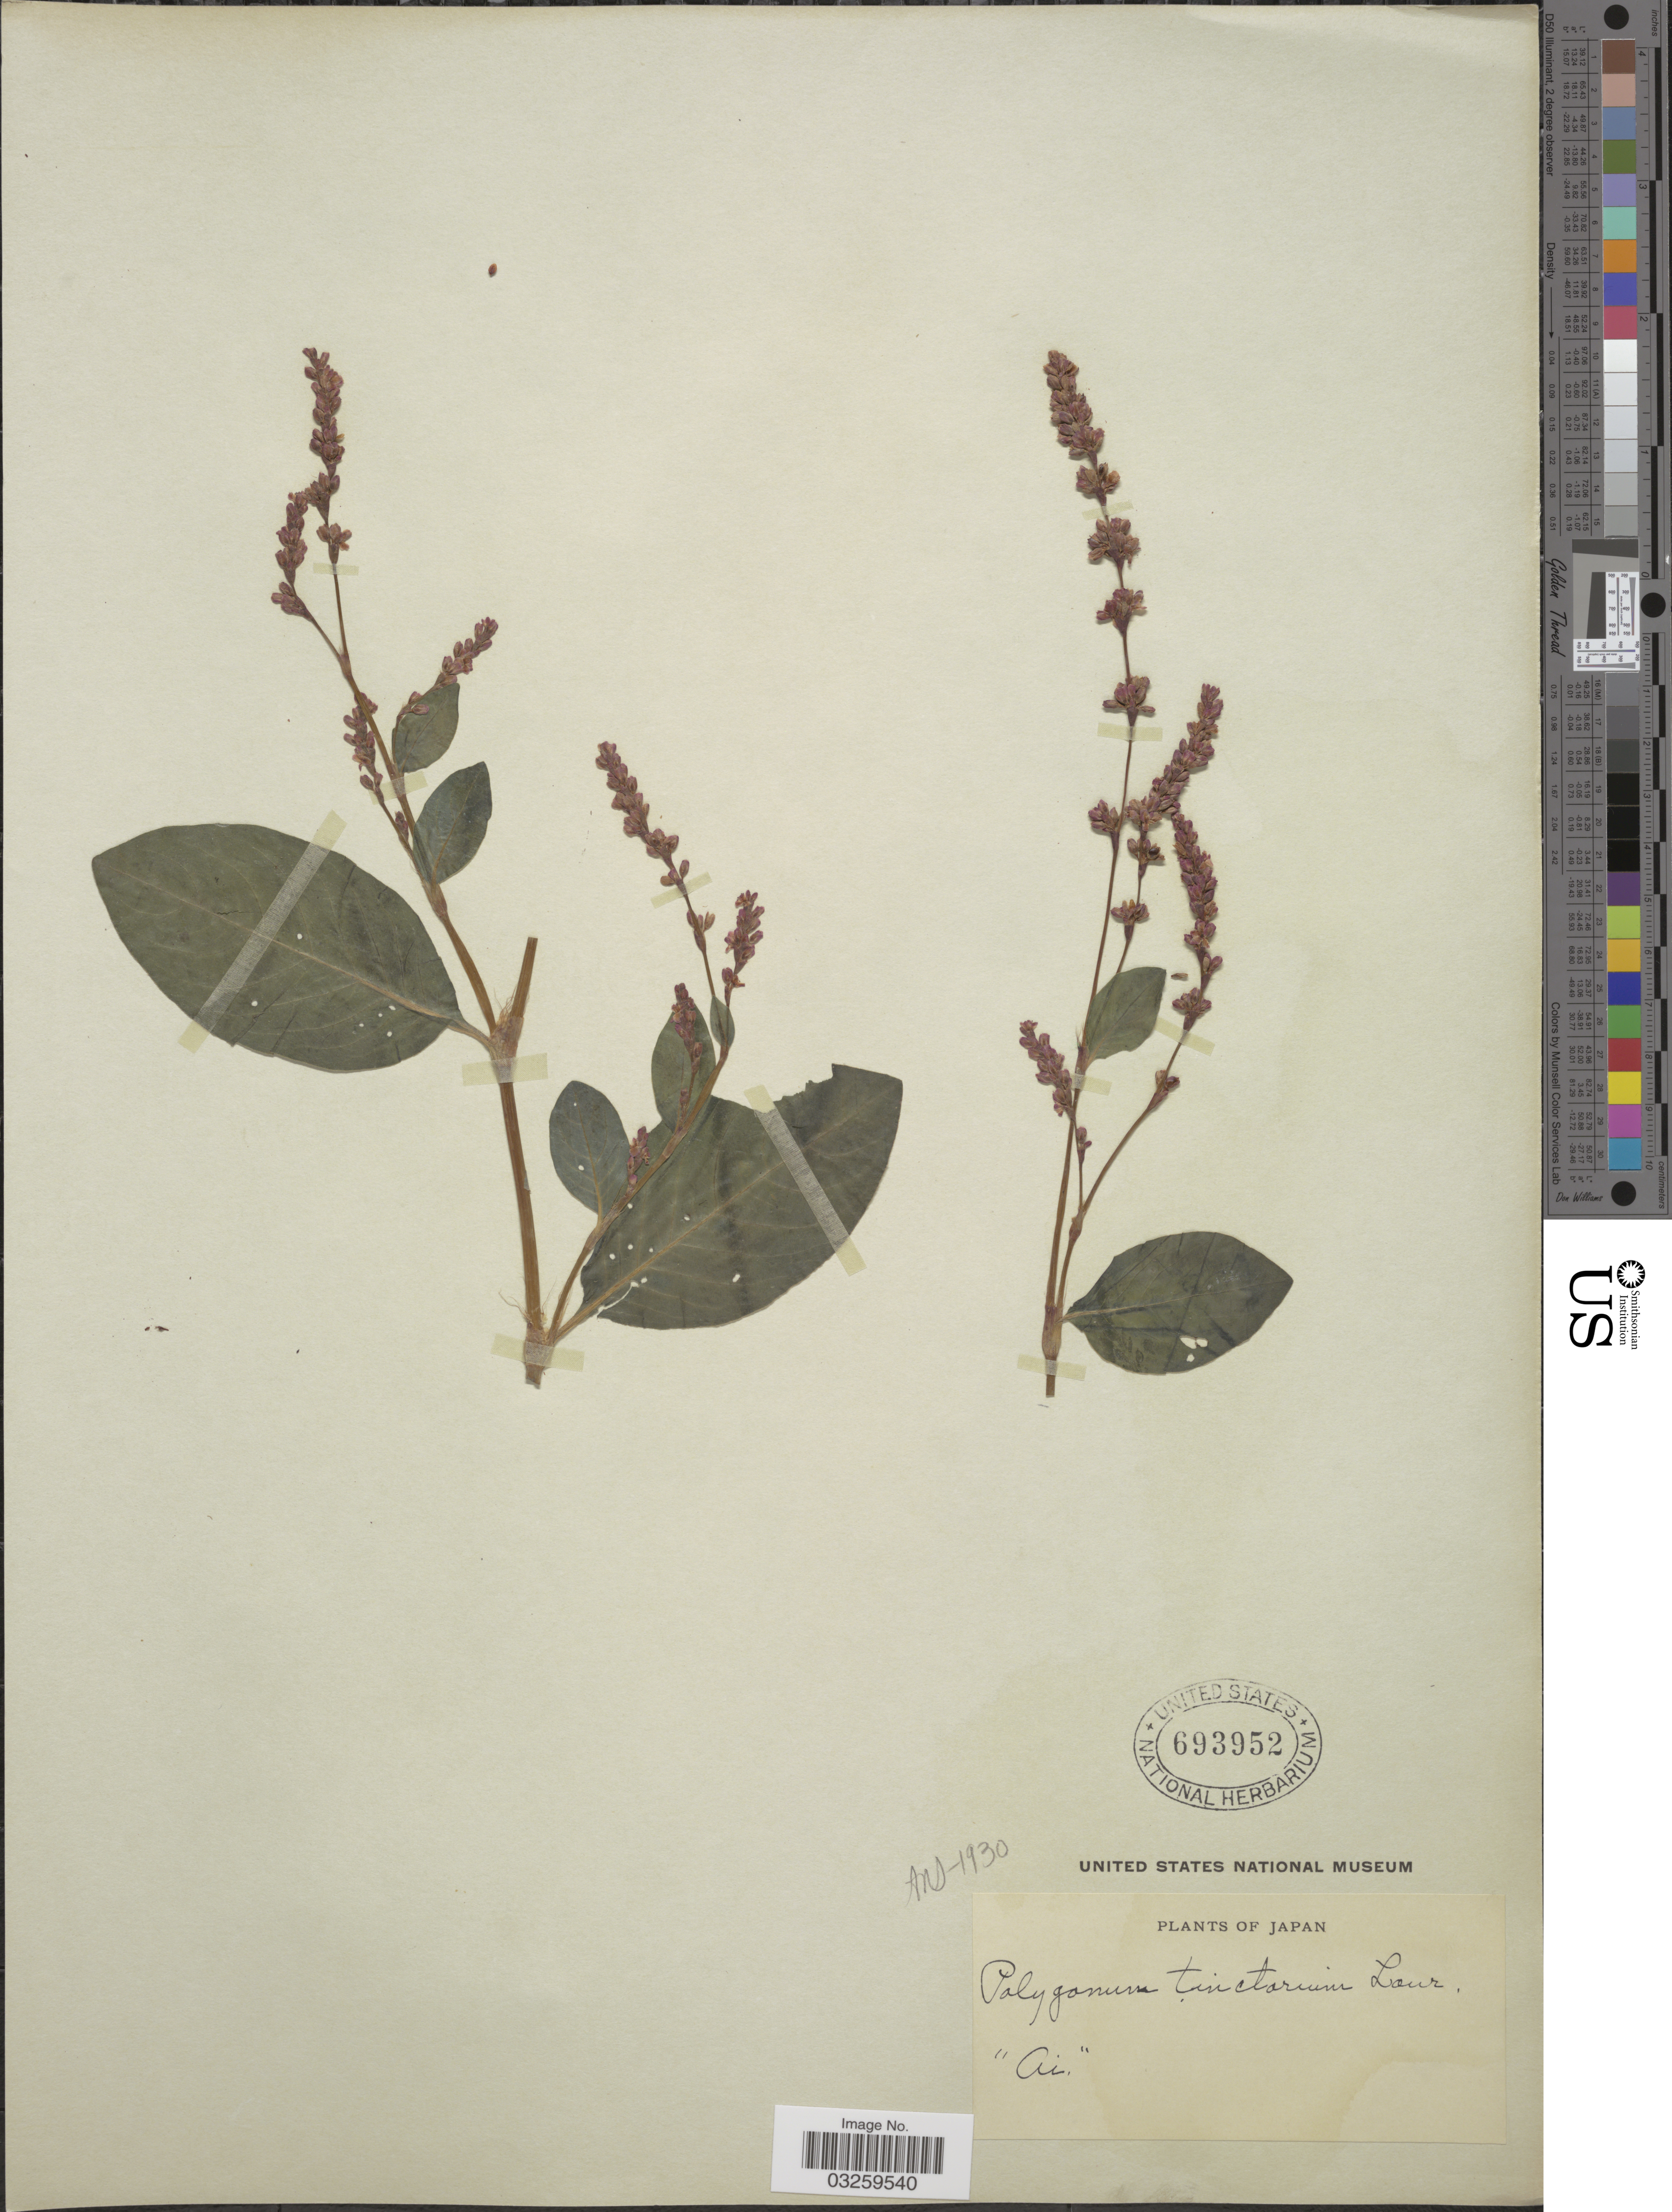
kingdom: Plantae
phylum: Tracheophyta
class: Magnoliopsida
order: Caryophyllales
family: Polygonaceae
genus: Polygonum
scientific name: Polygonum tinctorium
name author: W.T. Aiton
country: Japan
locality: Ai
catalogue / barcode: US 693952